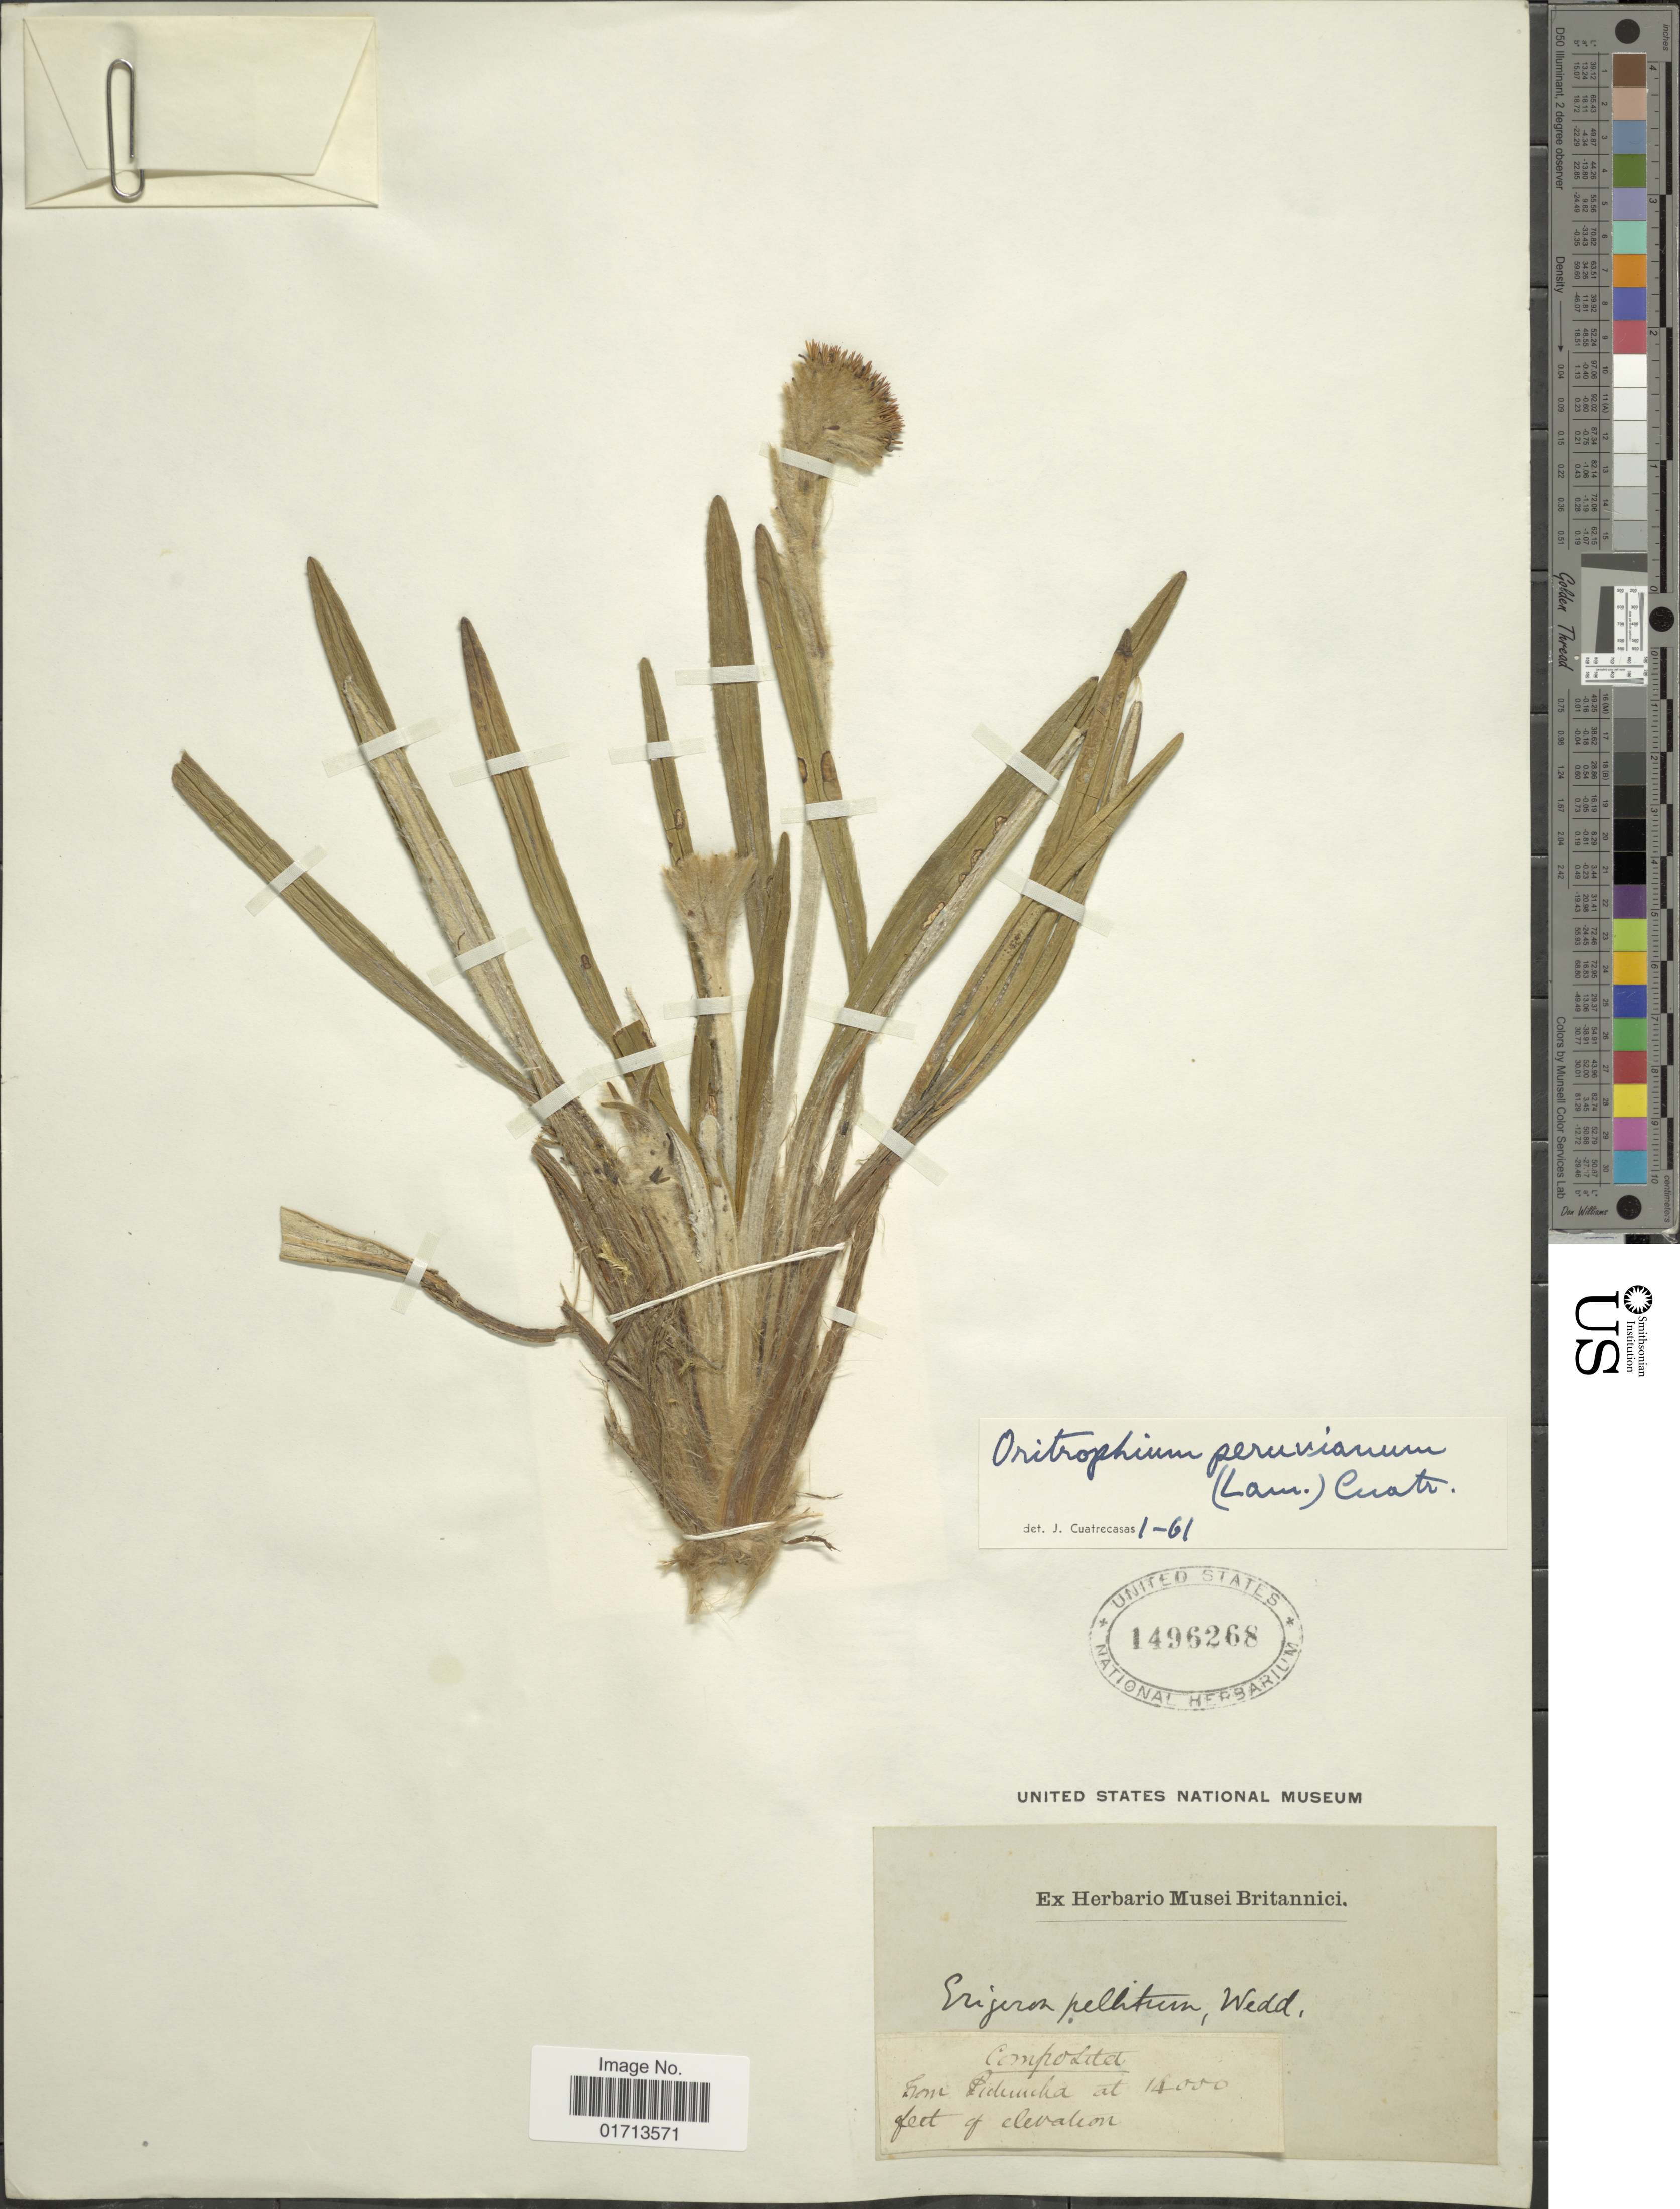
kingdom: Plantae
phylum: Tracheophyta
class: Magnoliopsida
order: Asterales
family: Asteraceae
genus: Oritrophium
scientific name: Oritrophium peruvianum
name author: (Lam.) Cuatrec.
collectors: ex herb. Musei Britannici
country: Ecuador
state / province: Pichincha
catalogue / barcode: US 1496268